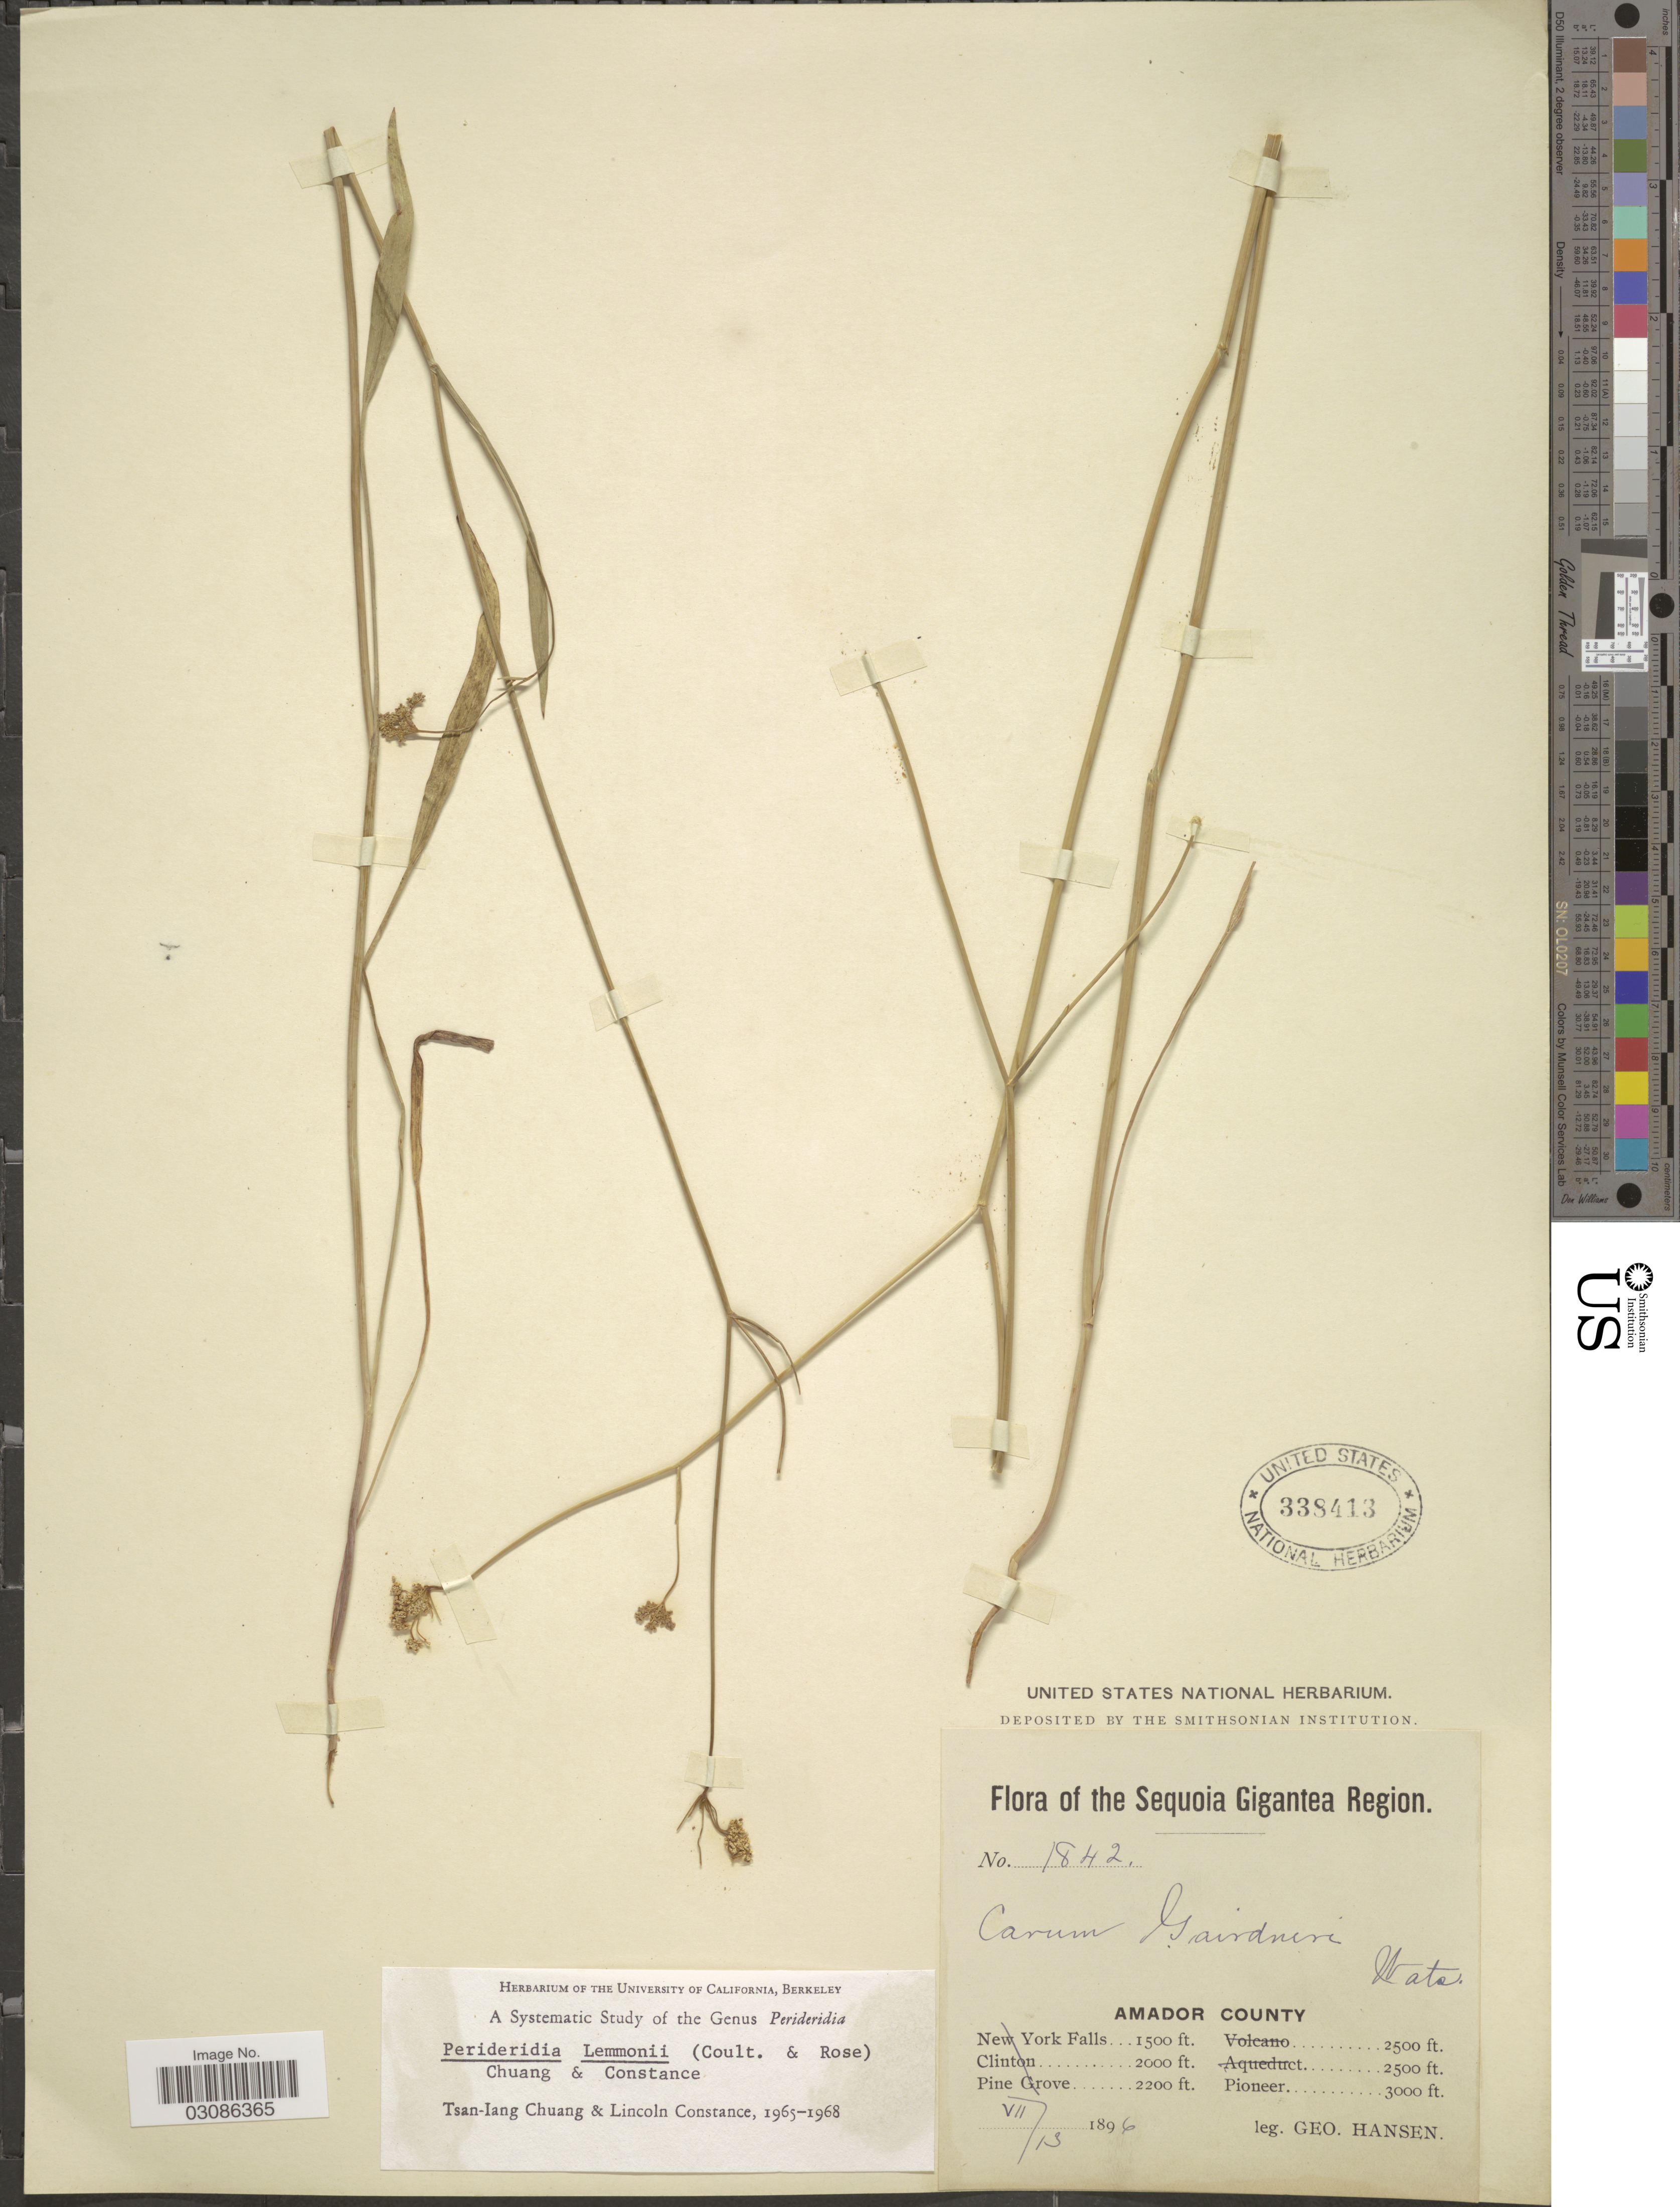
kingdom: Plantae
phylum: Tracheophyta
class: Magnoliopsida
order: Apiales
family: Apiaceae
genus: Perideridia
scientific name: Perideridia lemmonii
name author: (J.M. Coult. & Rose) T.I. Chuang & Constance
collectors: G. Hansen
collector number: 1842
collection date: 1896-07-13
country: United States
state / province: California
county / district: Amador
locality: The Sequoia Gigantea Region, Amador County, Pioneer.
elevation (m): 914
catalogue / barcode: US 338413